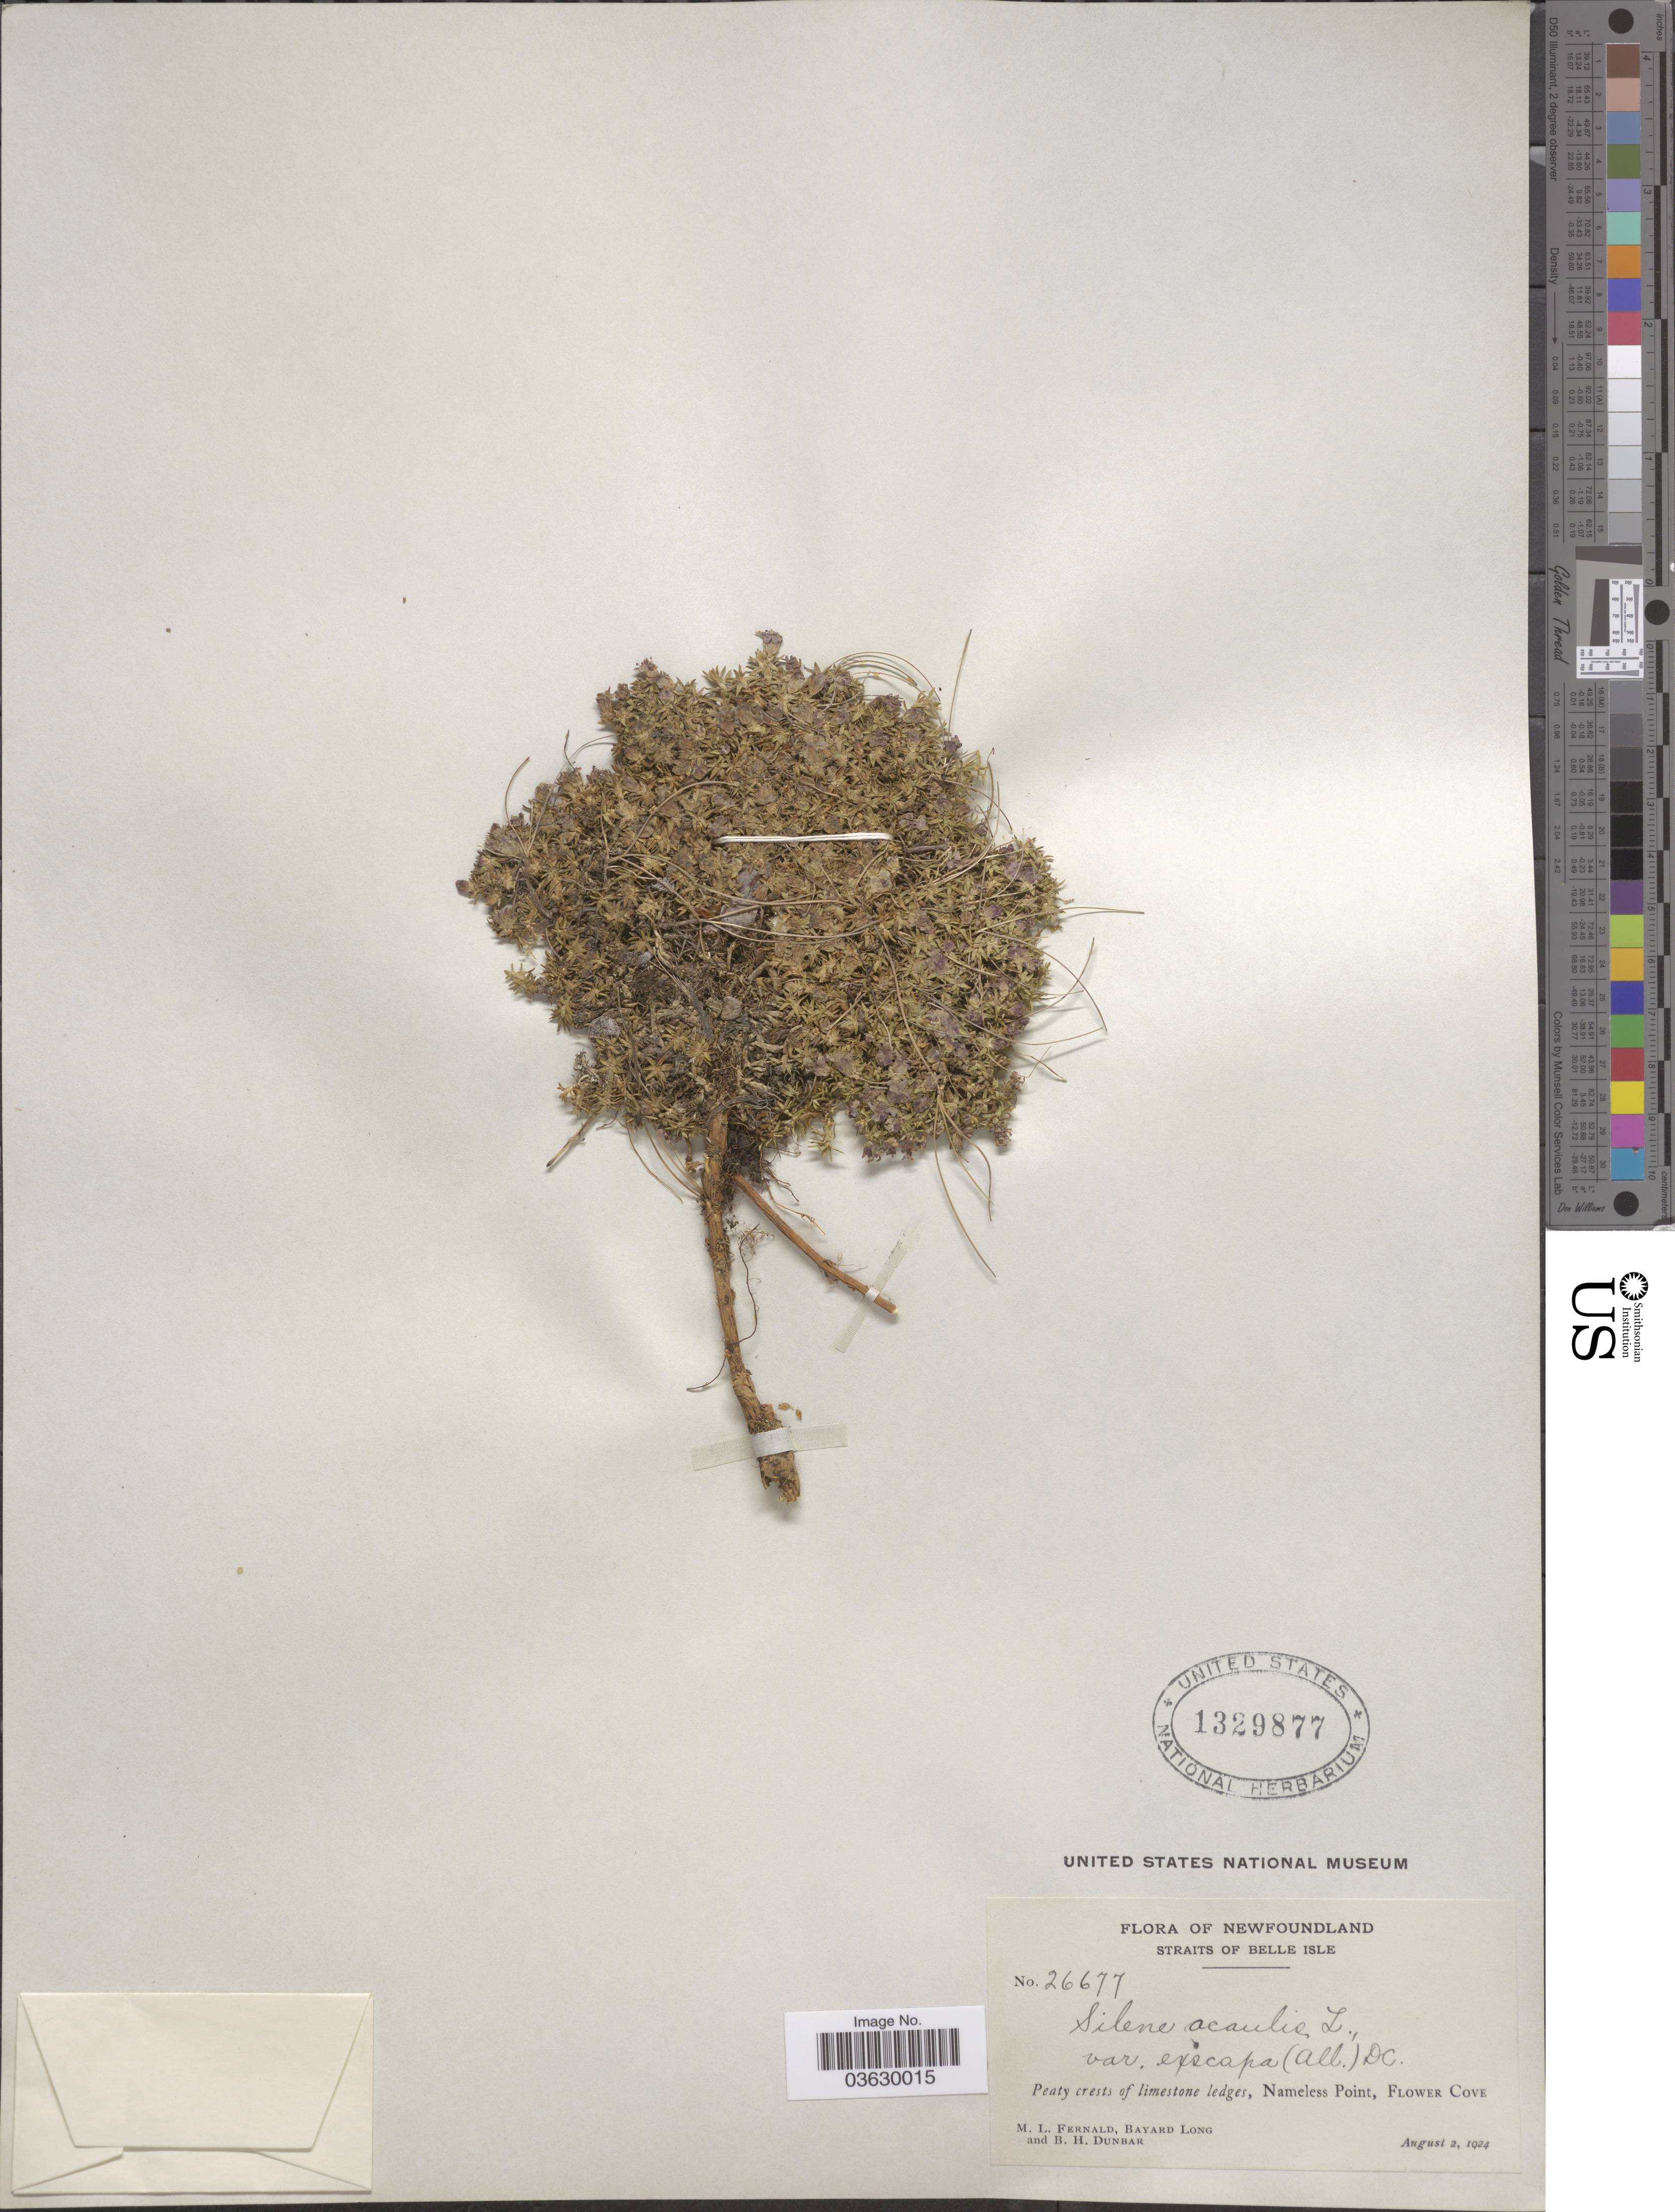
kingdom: Plantae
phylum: Tracheophyta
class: Magnoliopsida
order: Caryophyllales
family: Caryophyllaceae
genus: Silene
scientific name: Silene acaulis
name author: (L.) Jacq.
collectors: M. L. Fernald, B. Long & B. Dunbar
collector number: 26677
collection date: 1924-08-02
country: Canada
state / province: Newfoundland and Labrador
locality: Straits of Belle Isle. Nameless Point, Flower Cove.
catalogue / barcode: US 1329877